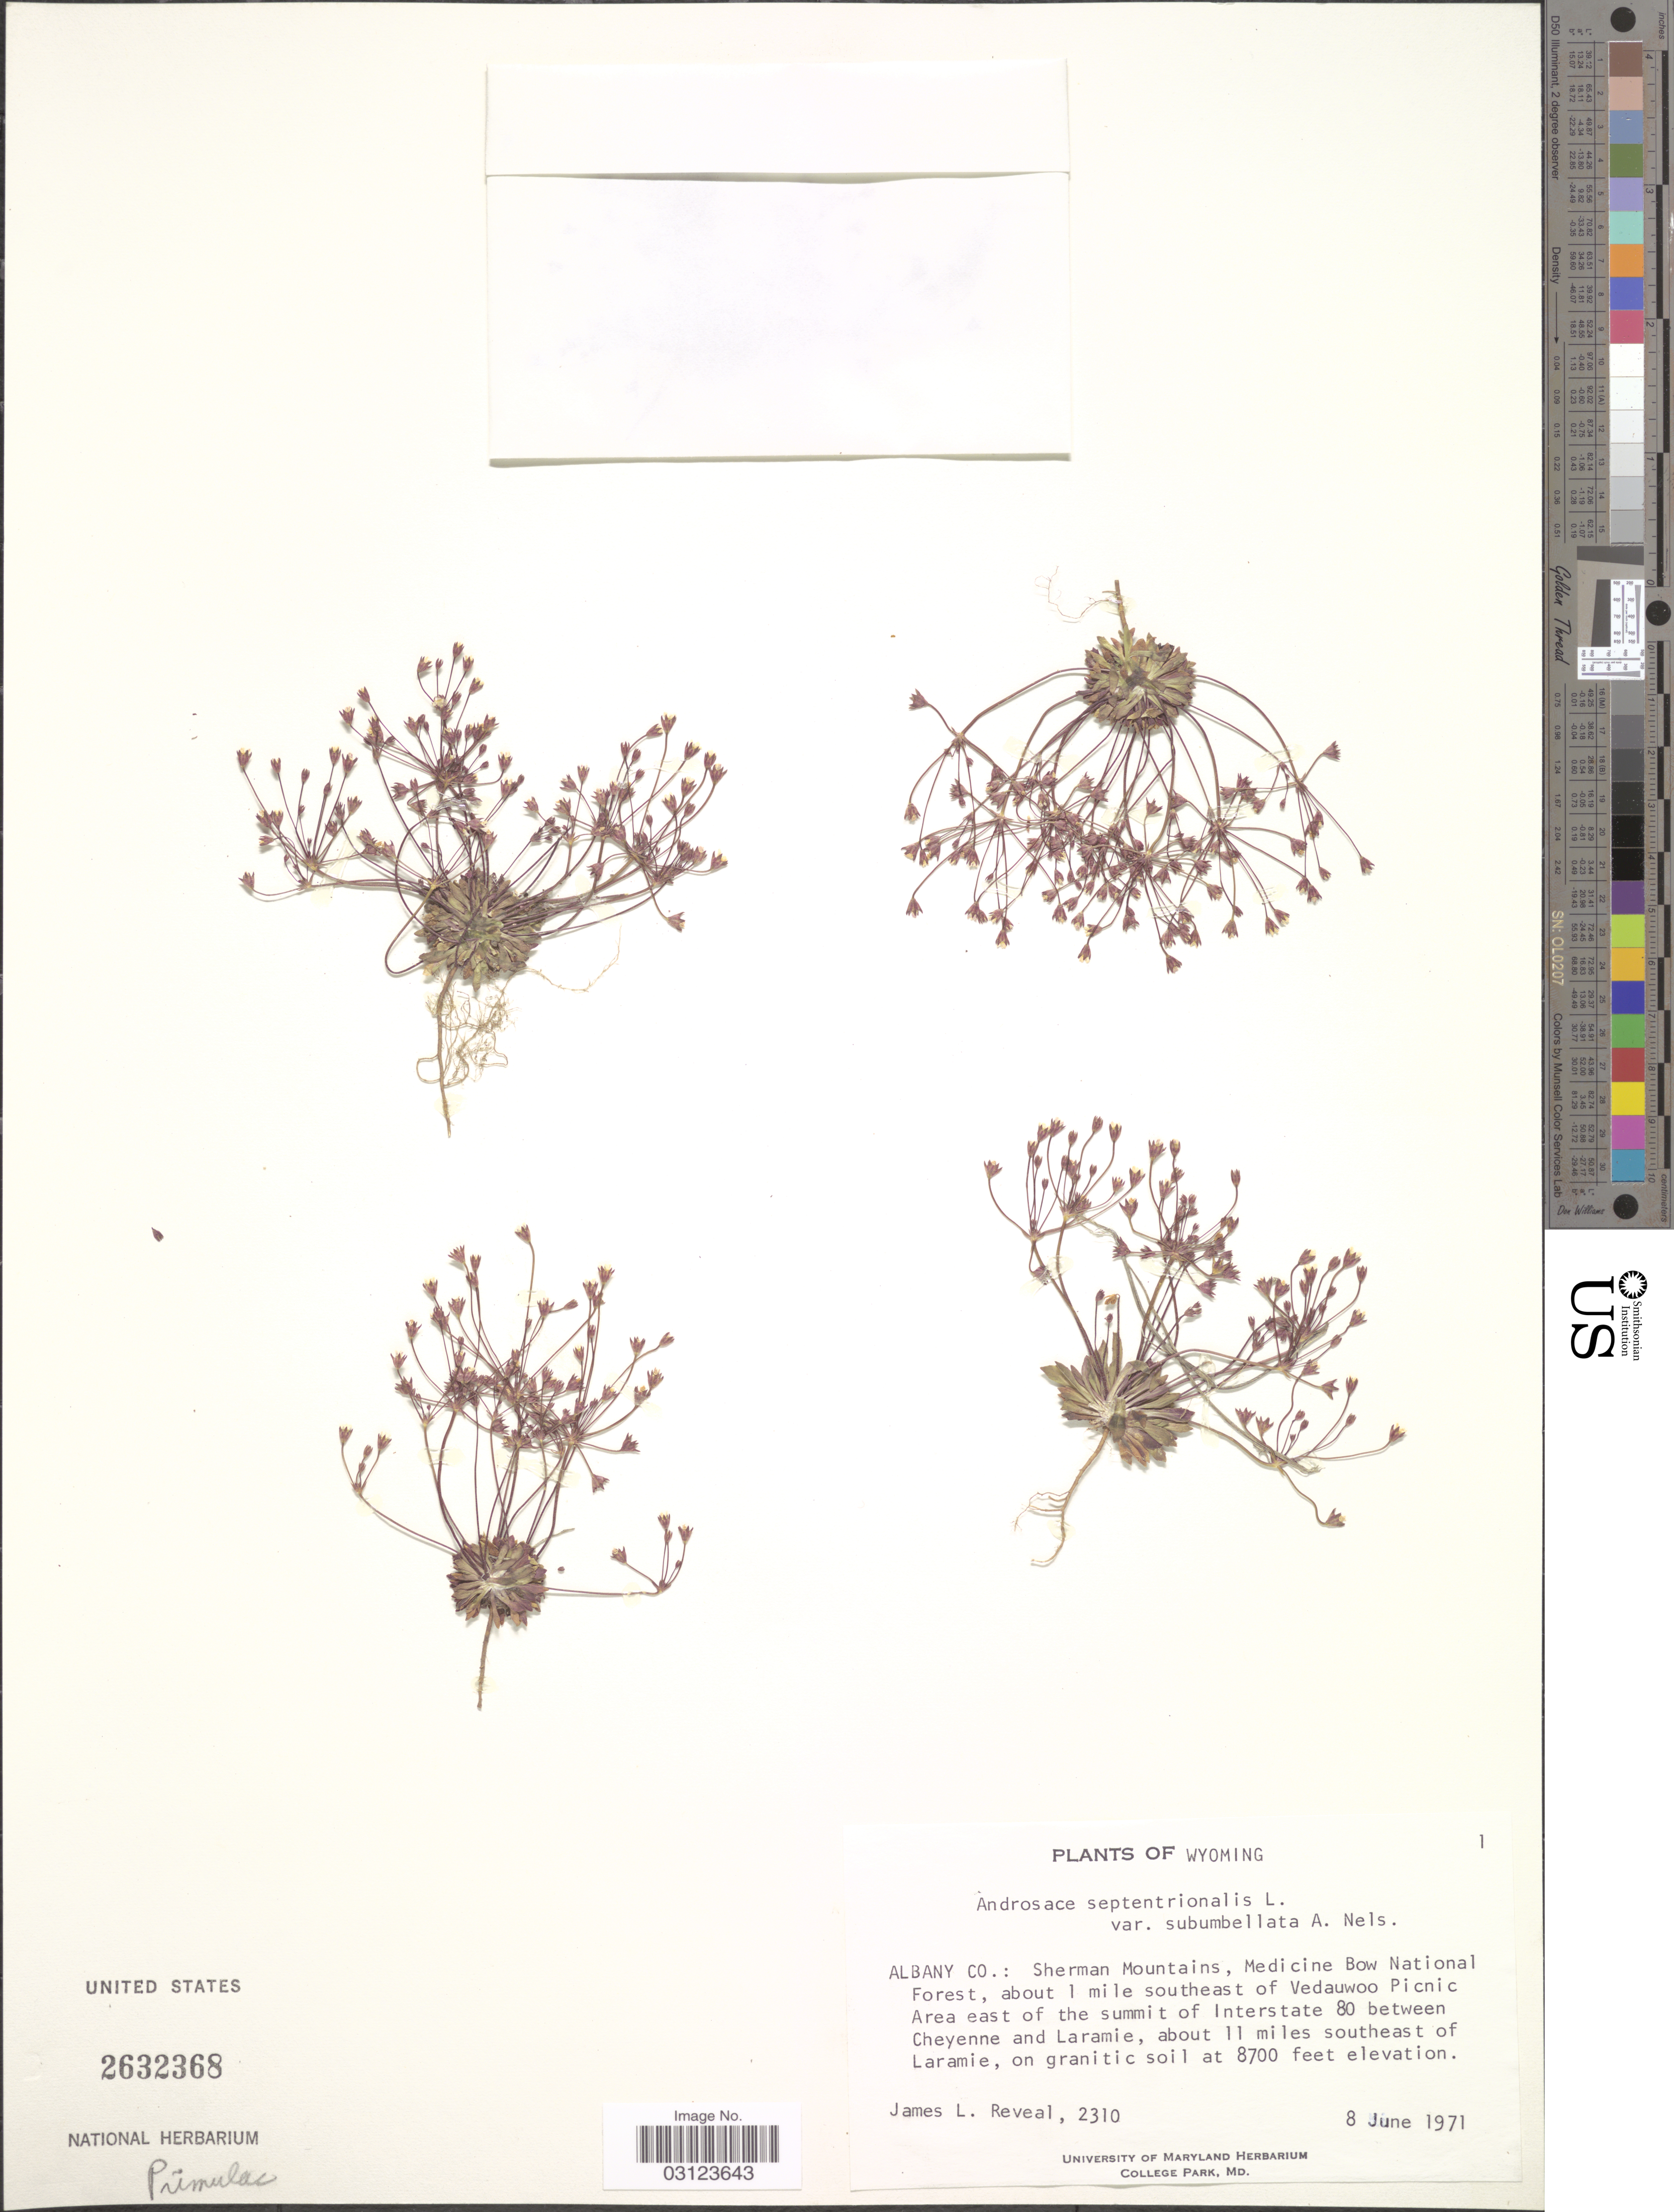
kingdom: Plantae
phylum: Tracheophyta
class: Magnoliopsida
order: Ericales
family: Primulaceae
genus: Androsace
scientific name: Androsace septentrionalis subsp. subumbellata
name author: (A. Nelson) G.T. Robbins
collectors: J. L. Reveal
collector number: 2310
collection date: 1971-06-08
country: United States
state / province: Wyoming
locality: Albany Co.: Sherman Mountains, Medicine Bow National Forest, about 1 mile southeast of Vedauwoo Picnic Area east of the summit of Interstate 80 between Cheyenne and Laramie, about 11 miles southeast of Laramie.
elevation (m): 2652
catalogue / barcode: US 2632368